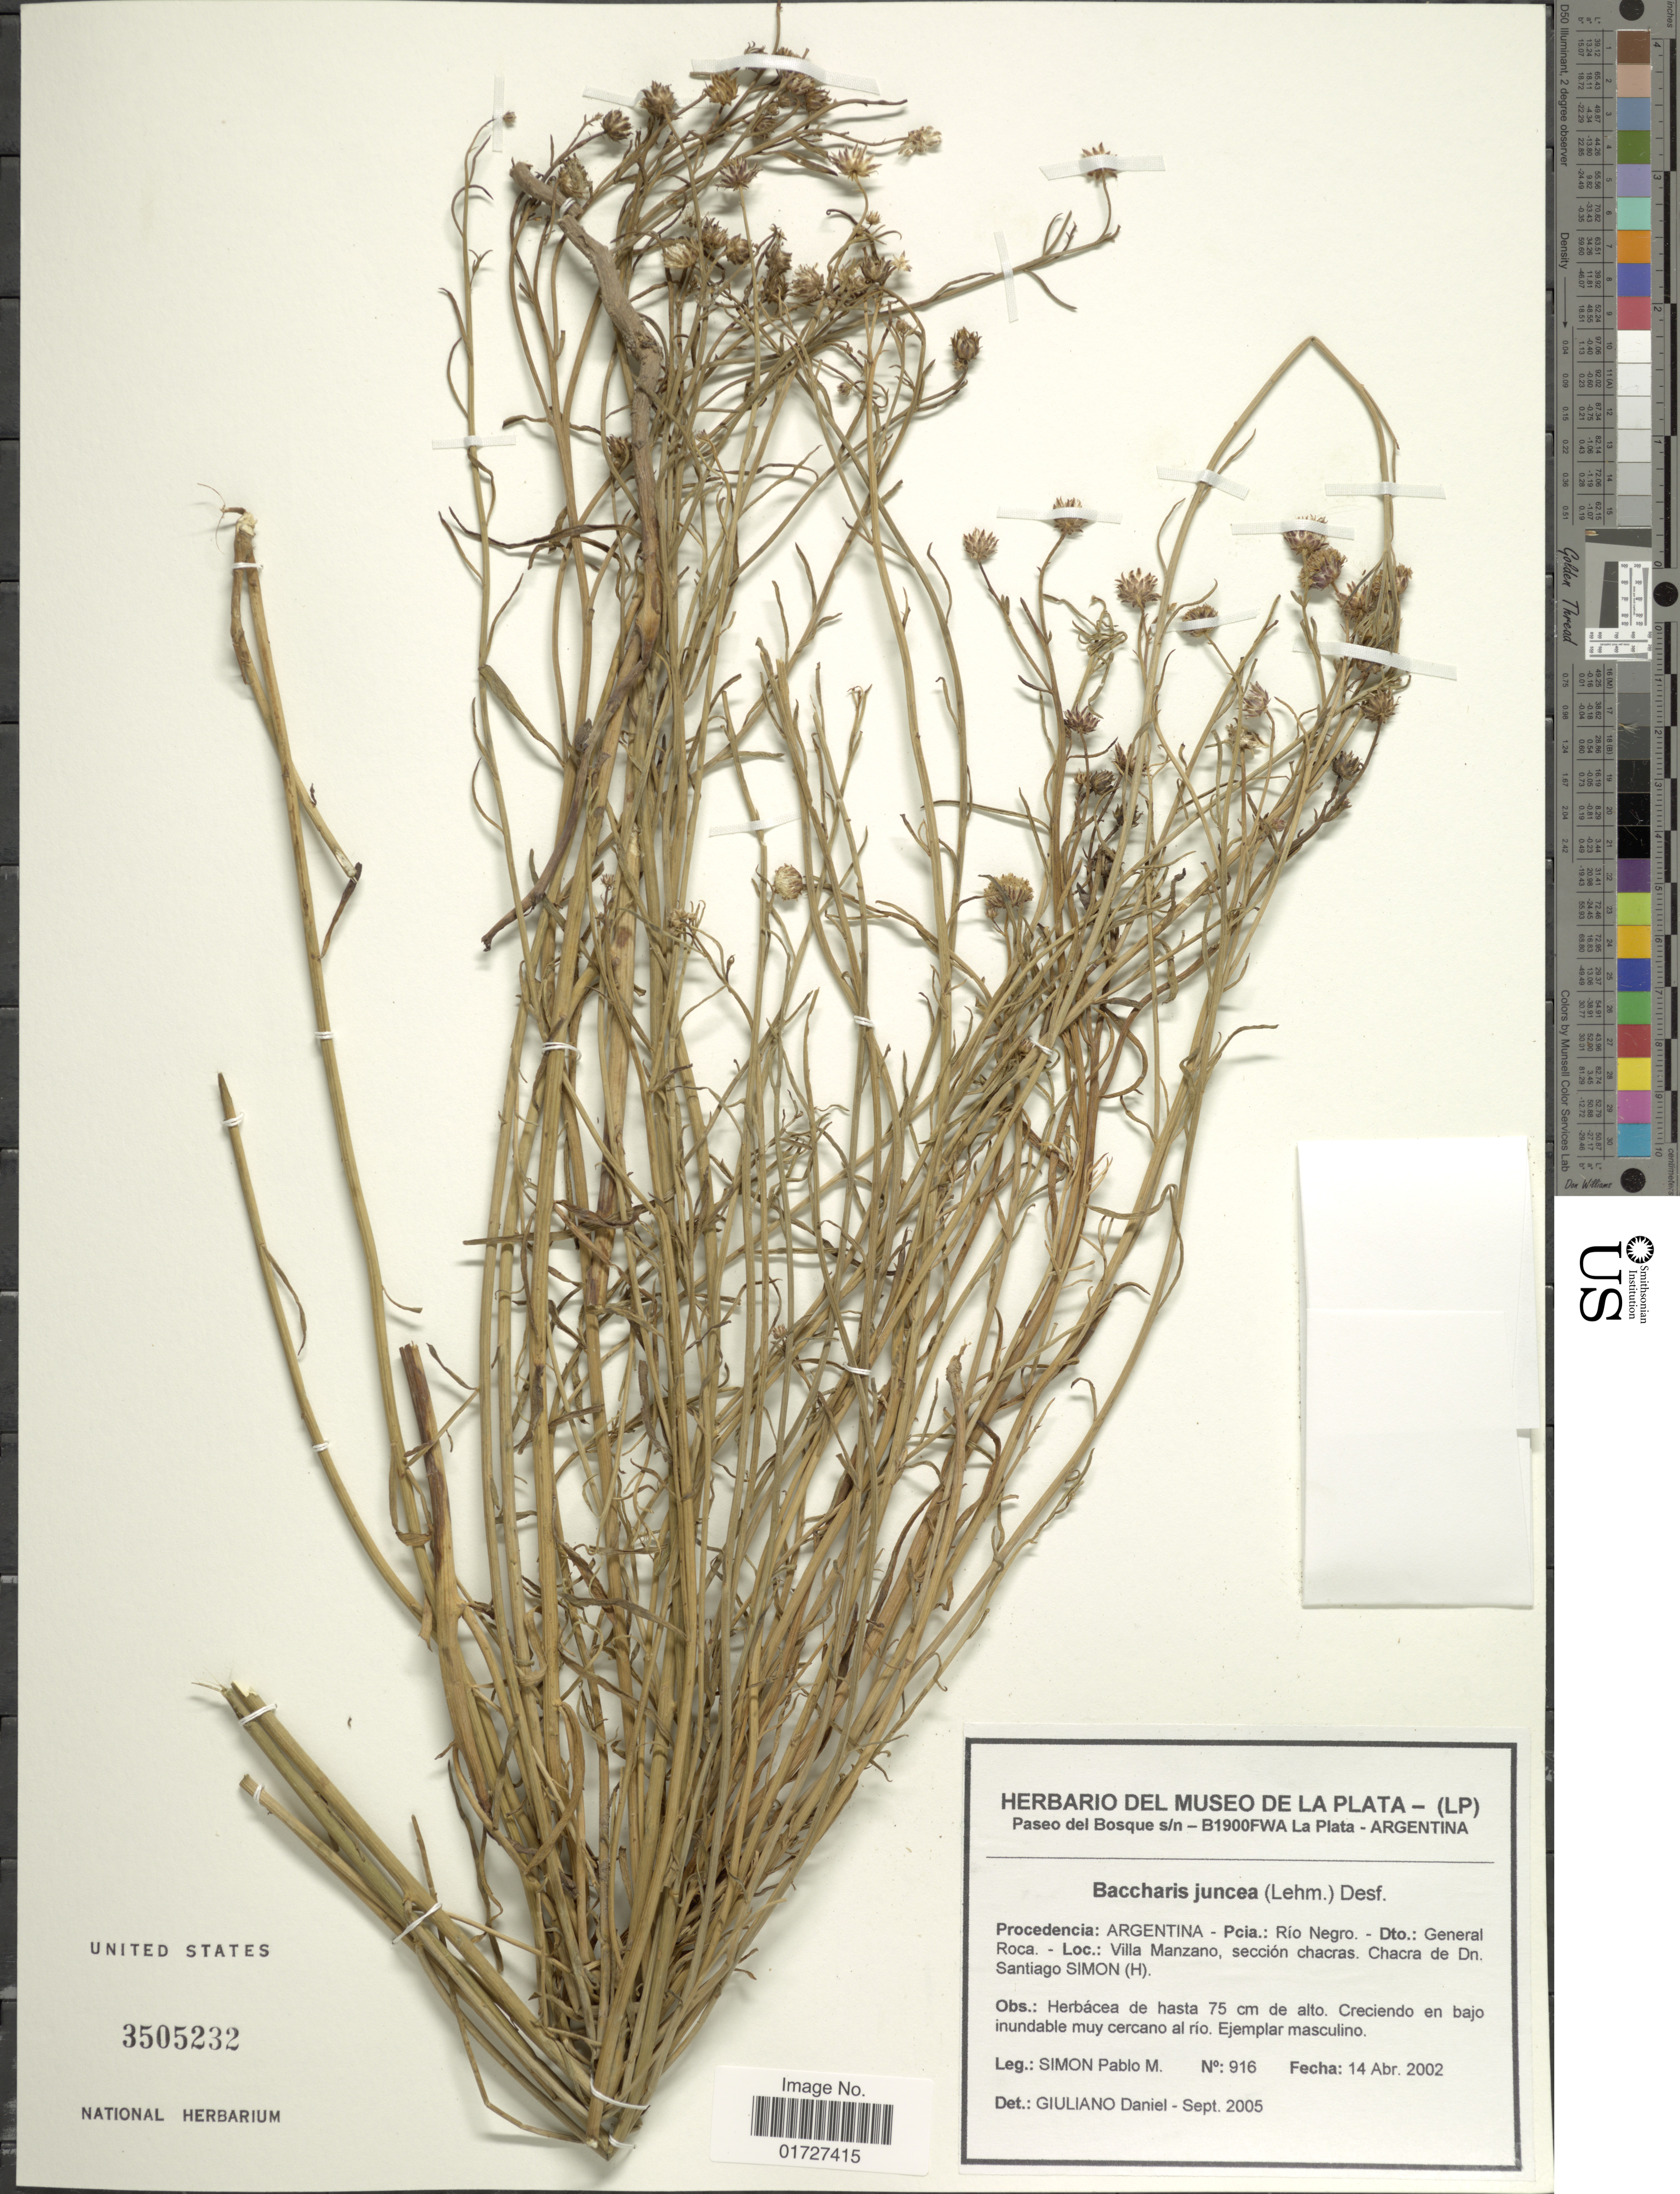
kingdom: Plantae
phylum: Tracheophyta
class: Magnoliopsida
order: Asterales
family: Asteraceae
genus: Baccharis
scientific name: Baccharis juncea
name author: (Lehm.) Desf.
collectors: P. M. Simón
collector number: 916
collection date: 2002-04-14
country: Argentina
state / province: Rio Negro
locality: Dto. General Roca, Villa Manzano, seccion chacras, Chacra de Dn. Santiago Simon (H)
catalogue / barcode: US 3505232